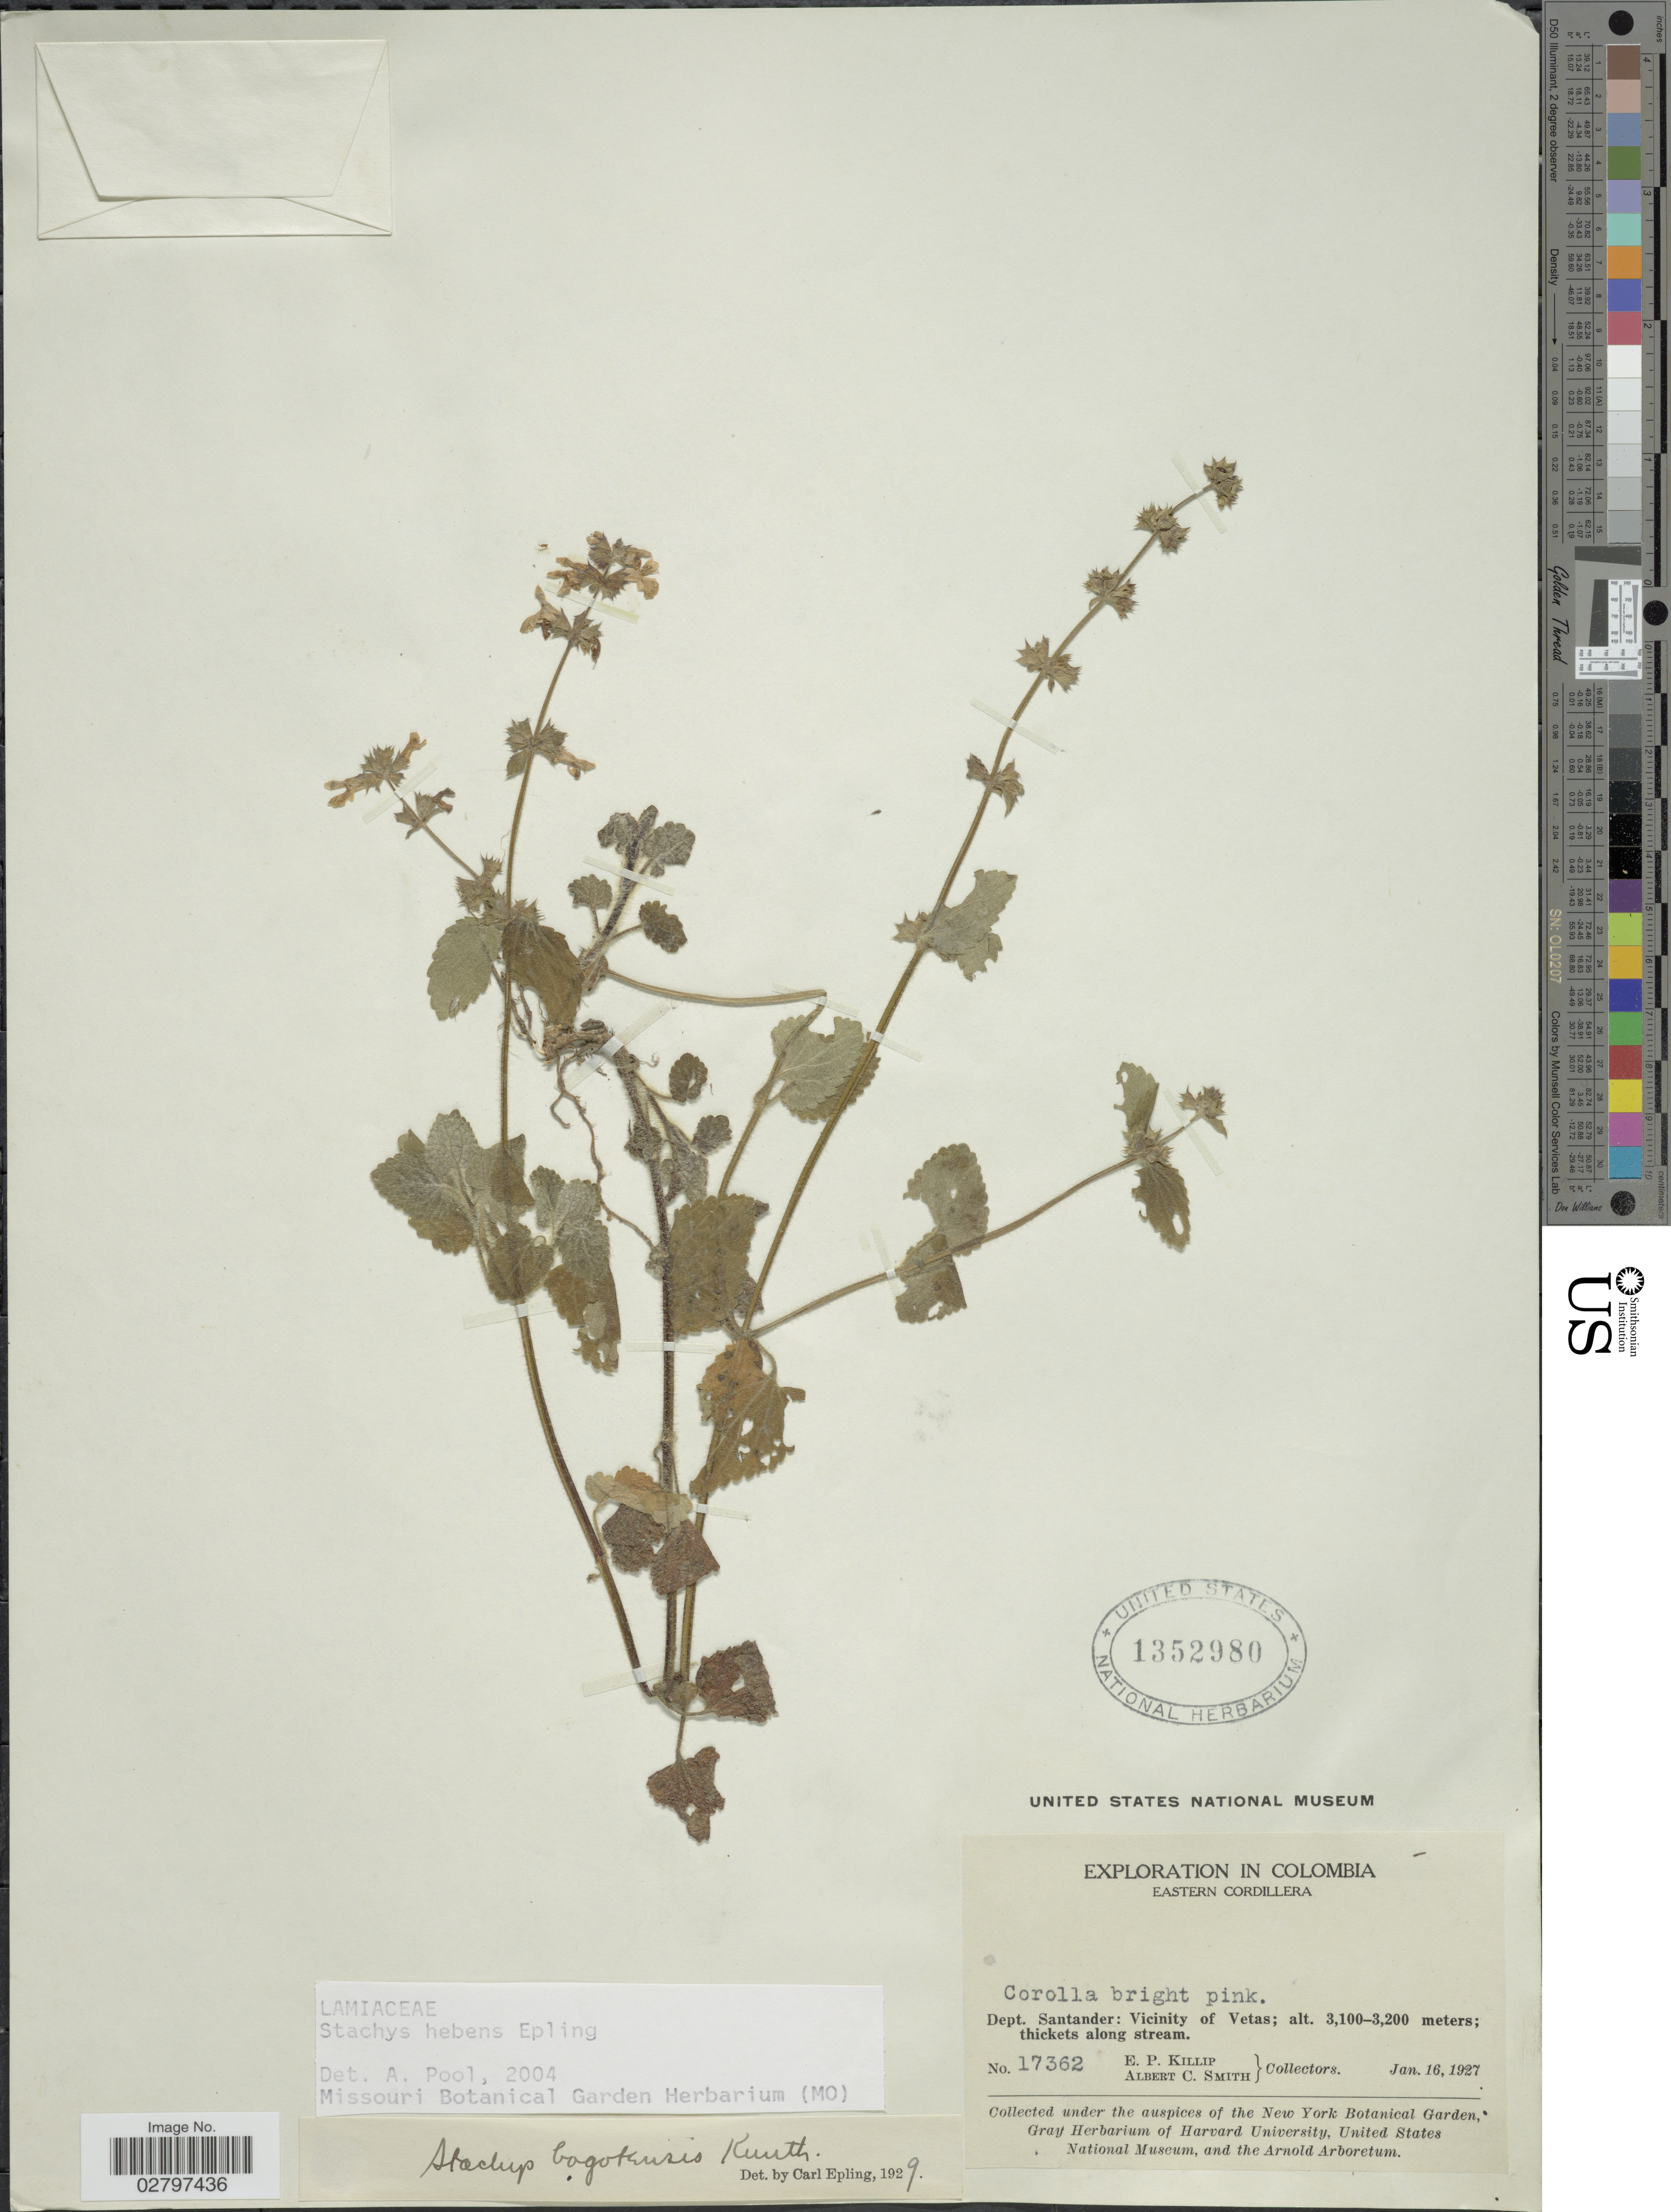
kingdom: Plantae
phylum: Tracheophyta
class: Magnoliopsida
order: Lamiales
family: Lamiaceae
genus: Stachys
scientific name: Stachys hebens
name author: Epling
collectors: E. P. Killip & A. C. Smith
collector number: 17362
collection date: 1927-01-16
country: Colombia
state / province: Santander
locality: Eastern Cordillera, Dept. Santander: Vicinity of Vetas.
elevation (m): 3100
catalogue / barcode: US 1352980